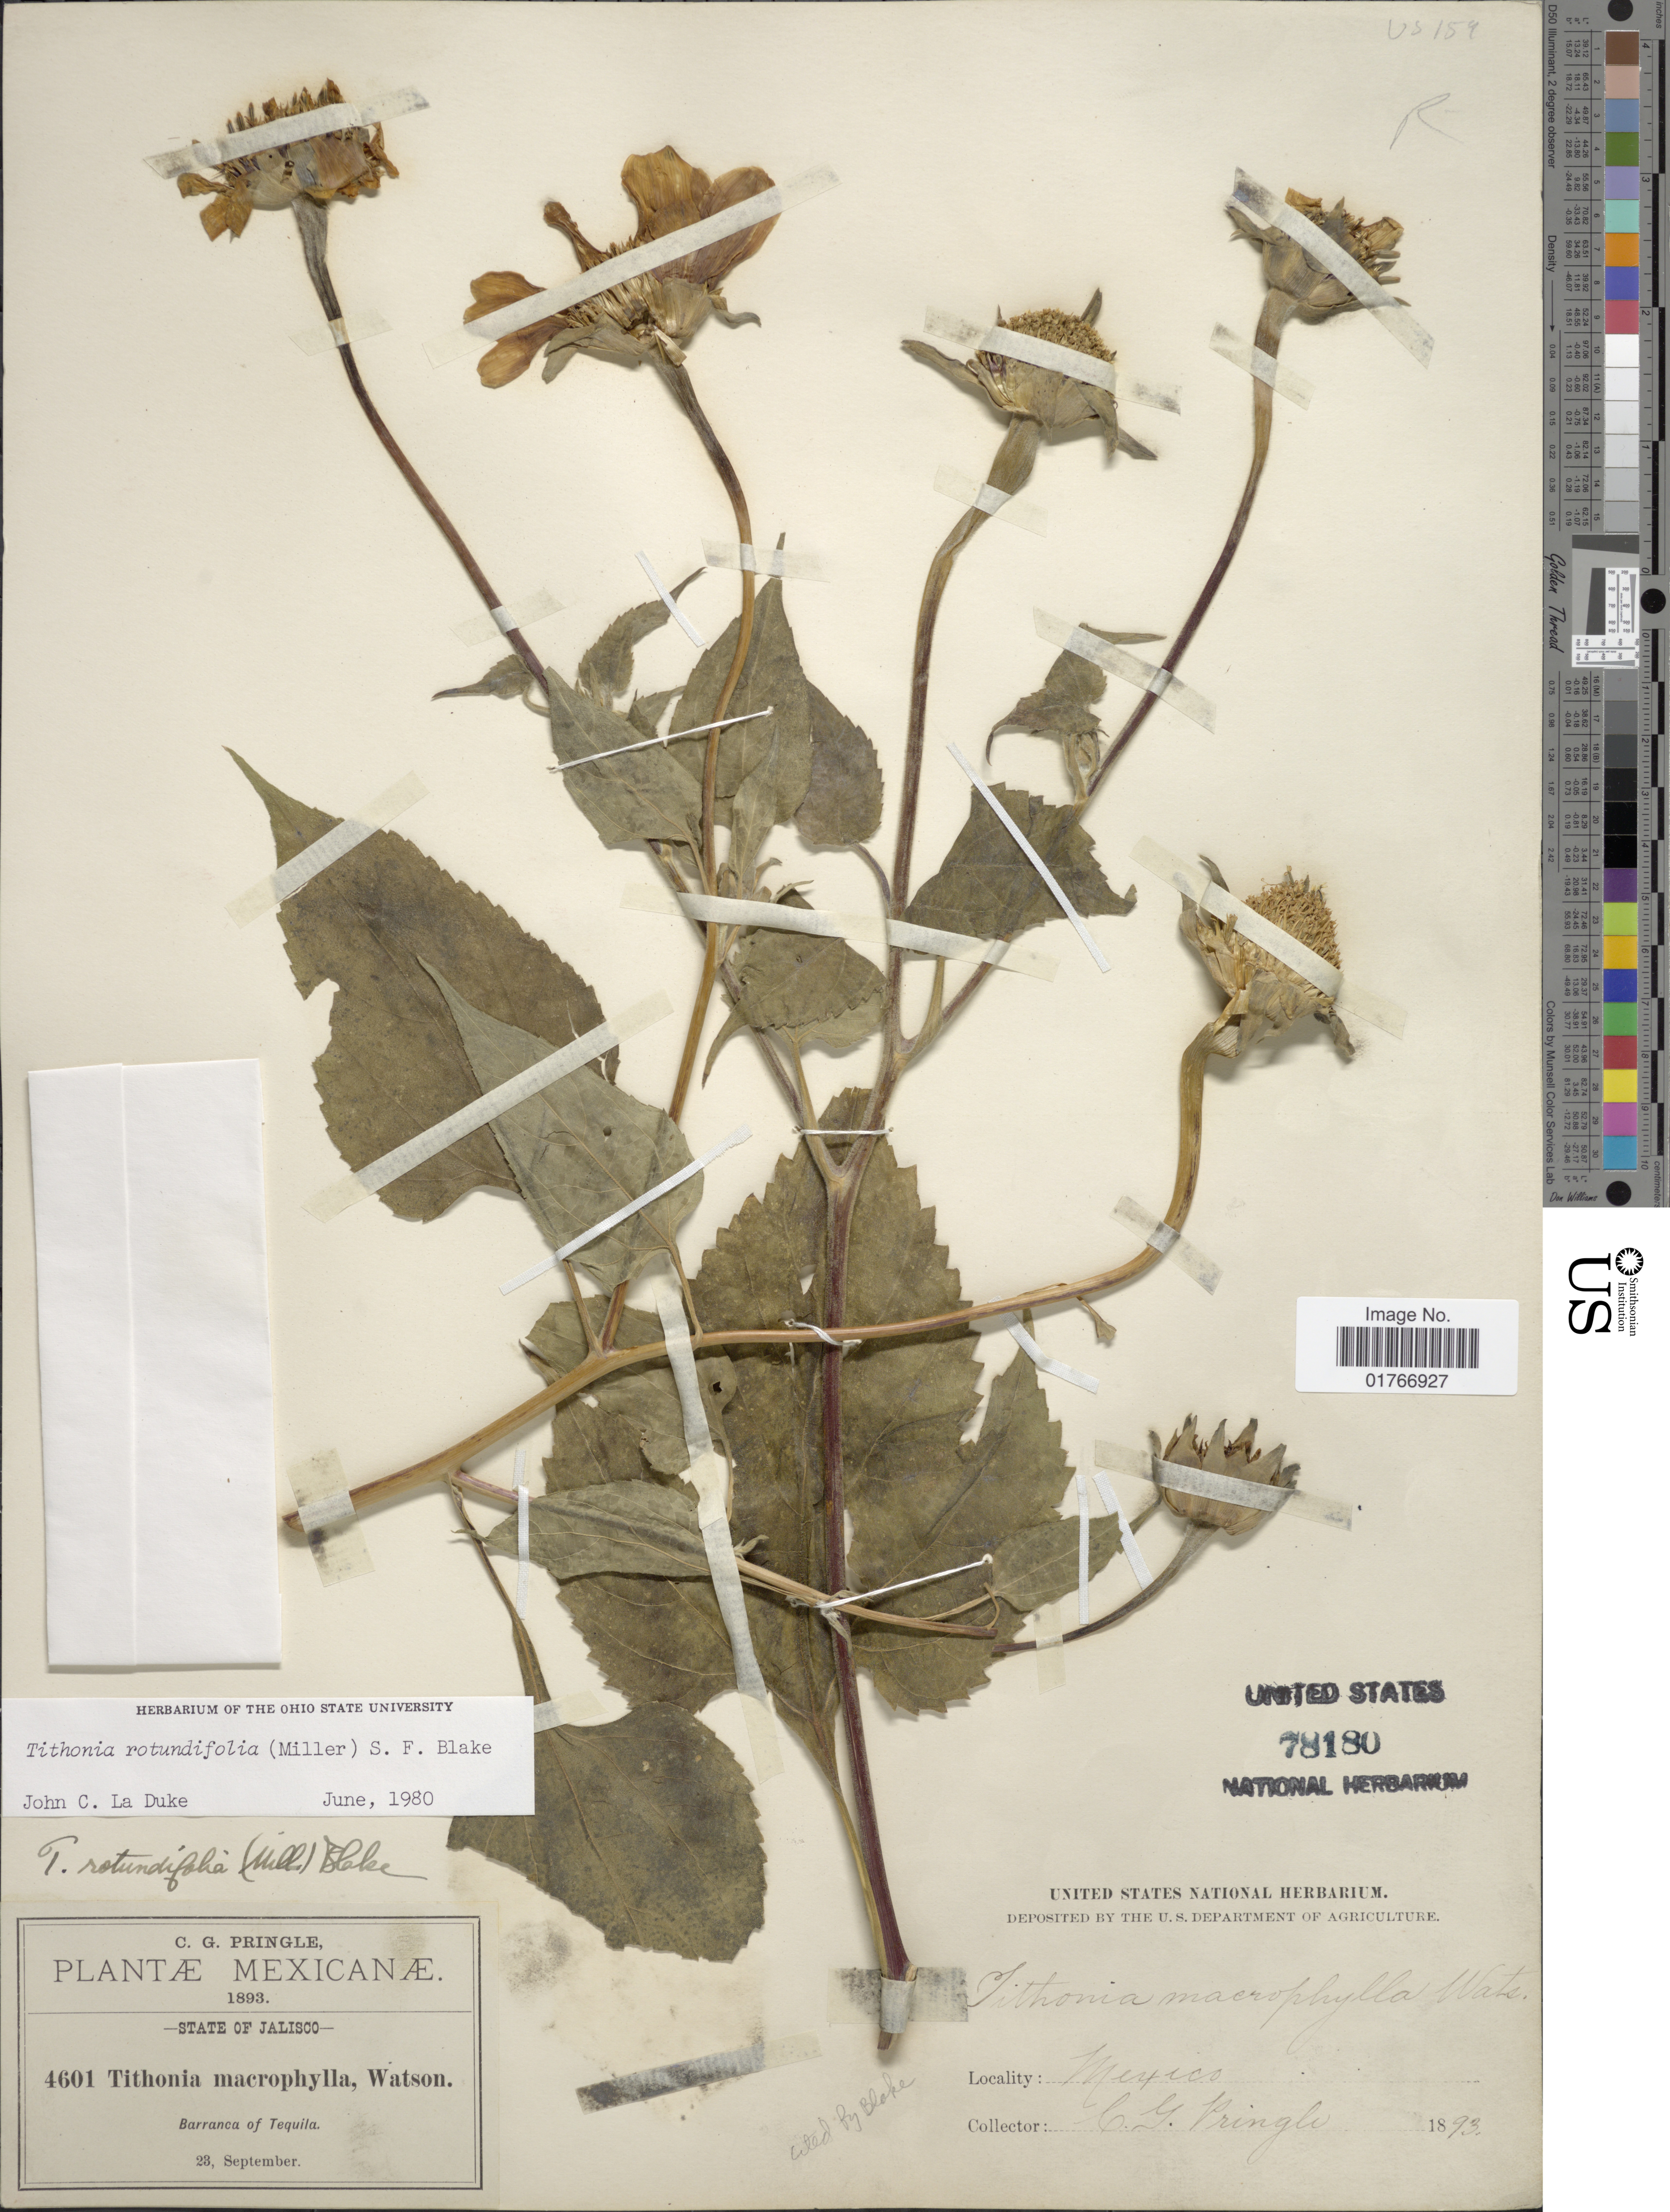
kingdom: Plantae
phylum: Tracheophyta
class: Magnoliopsida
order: Asterales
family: Asteraceae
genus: Tithonia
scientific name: Tithonia rotundifolia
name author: (Mill.) S.F. Blake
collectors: C. G. Pringle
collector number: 4601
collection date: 1893-09-23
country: Mexico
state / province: Jalisco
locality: Barranca of Tequila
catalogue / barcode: US 78180